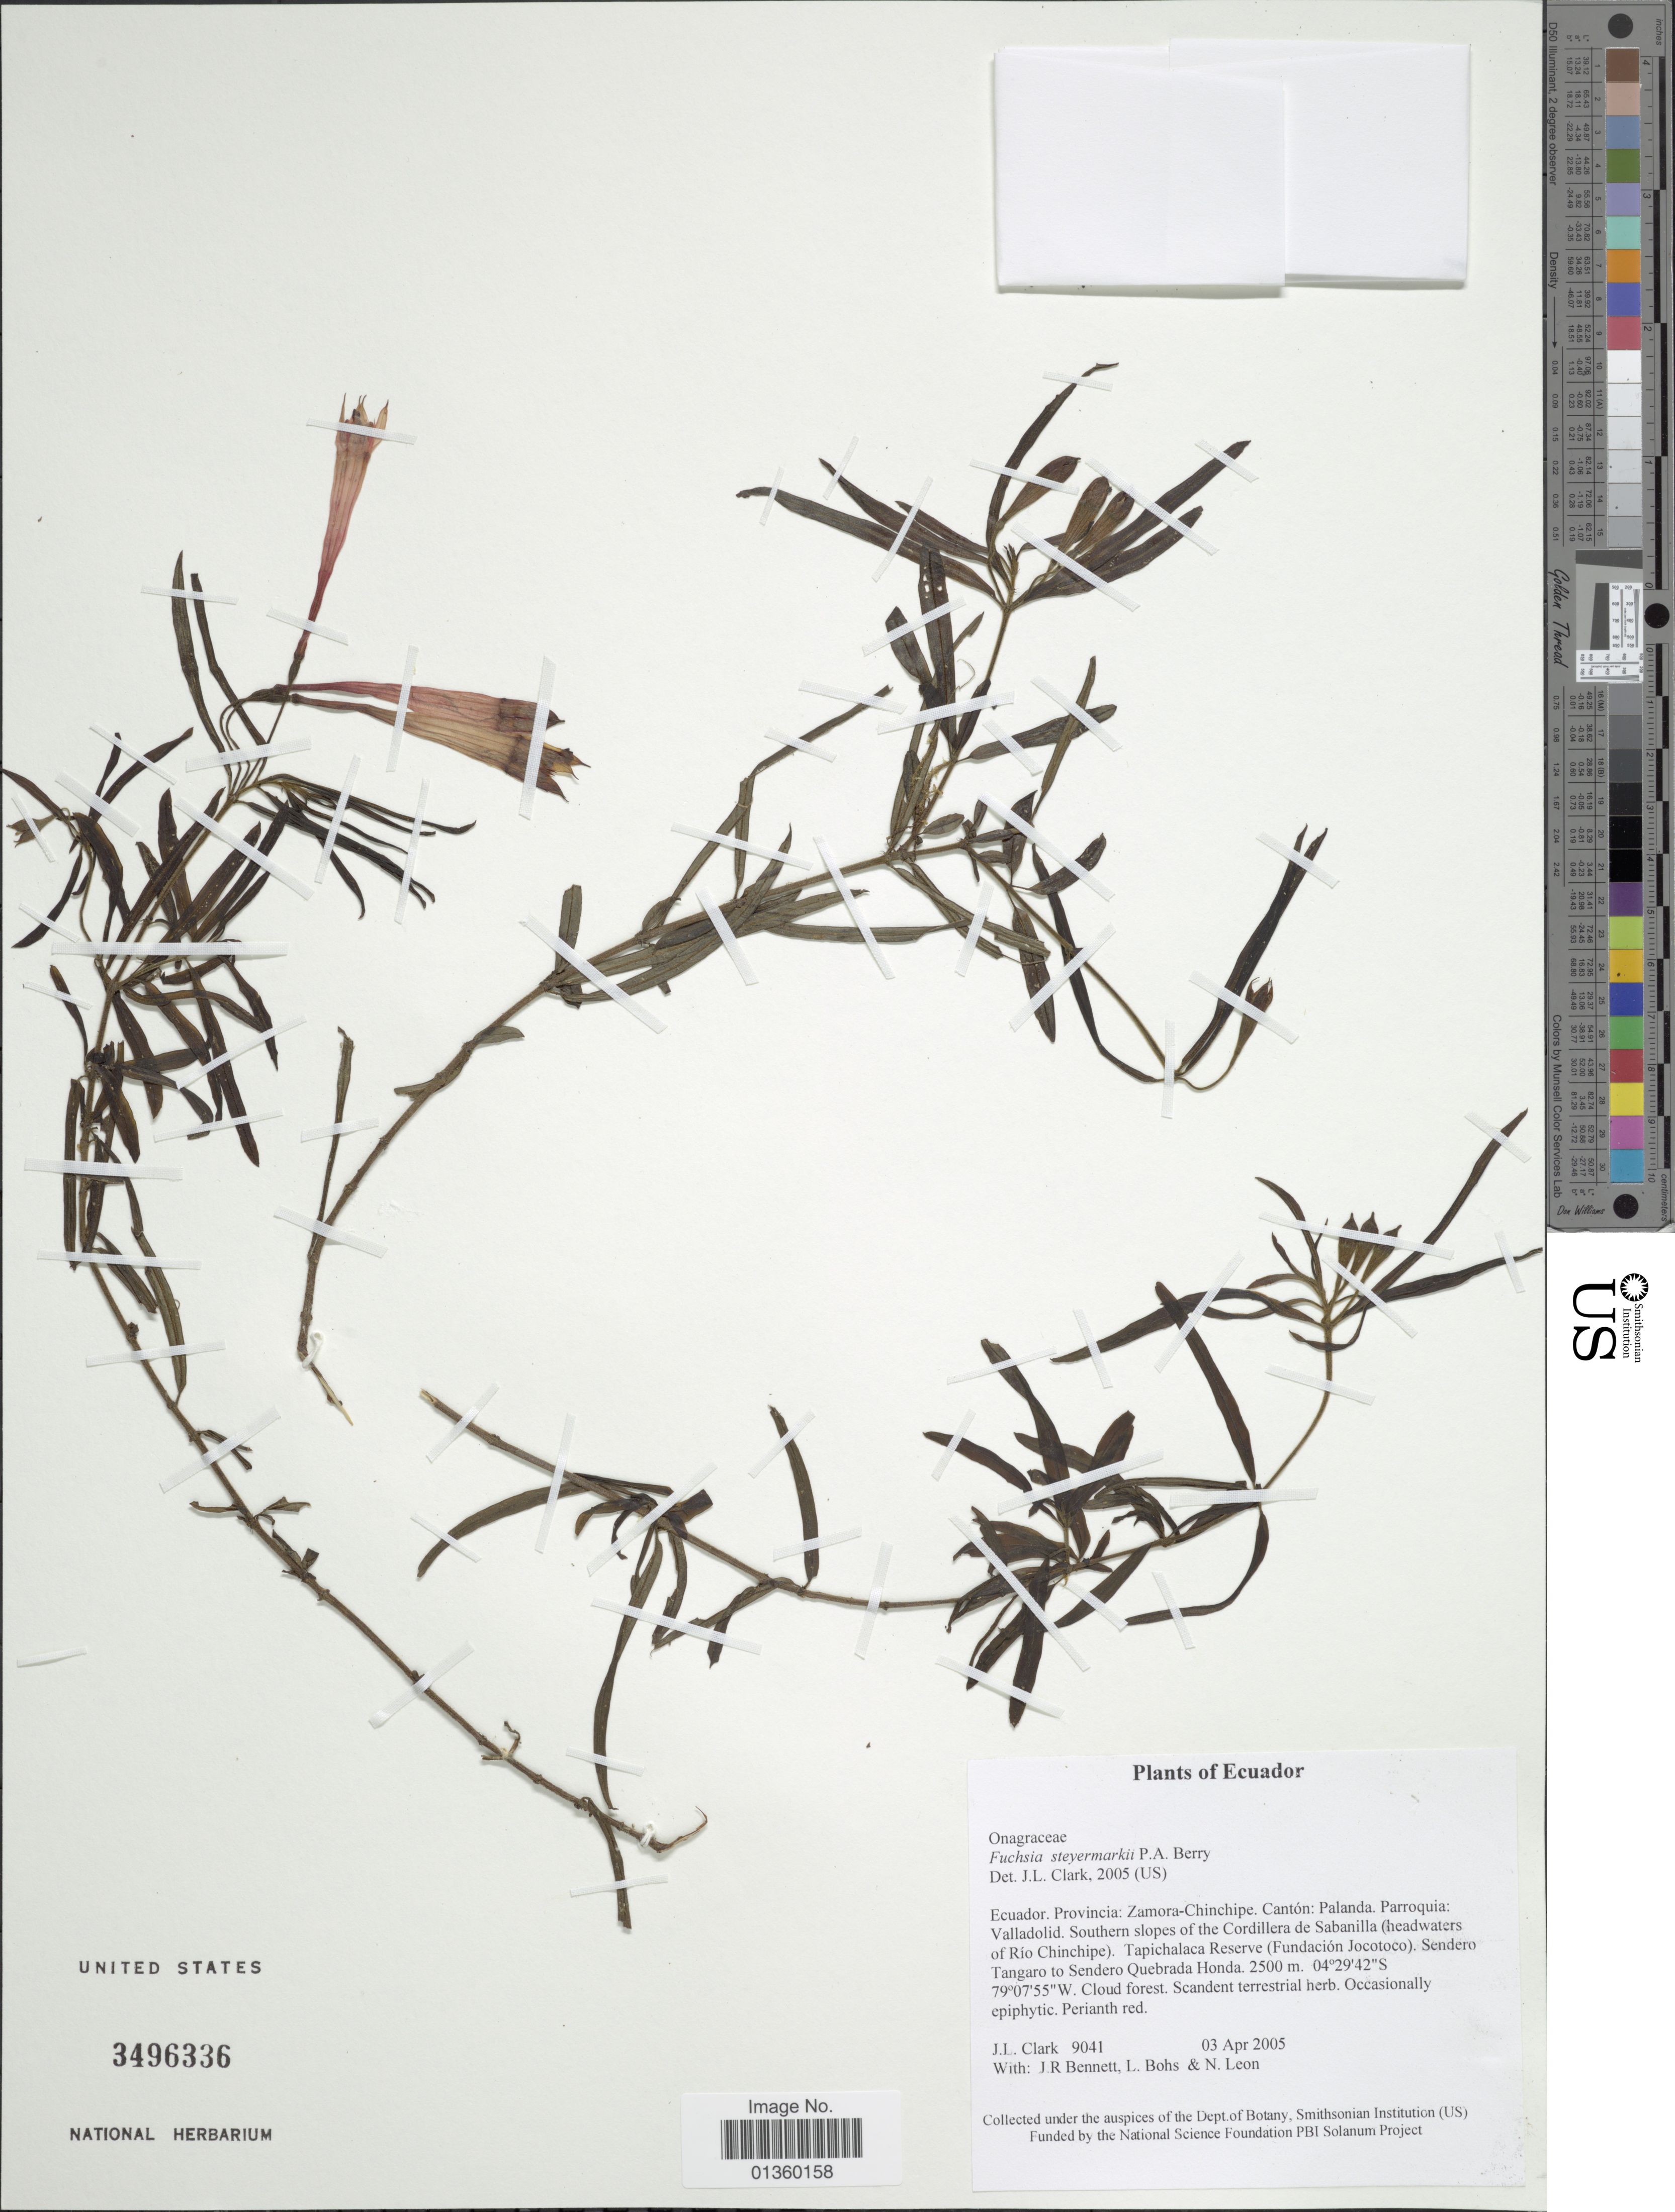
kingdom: Plantae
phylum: Tracheophyta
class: Magnoliopsida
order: Myrtales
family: Onagraceae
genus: Fuchsia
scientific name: Fuchsia steyermarkii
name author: P.E. Berry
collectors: J. L. Clark, J. R. Bennett, L. A. Bohs & N. Leon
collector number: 9041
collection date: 2005-04-03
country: Ecuador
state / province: Zamora-Chinchipe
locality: Cantón: Palanda. Parroquia: Valladolid. Southern slopes of the Cordillera de Sabanilla (headwaters of Río Chinchipe). Tapichalaca Reserve (Fundación Jocotoco). Sendero Tangaro to Sendero Quebrada Hondo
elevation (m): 2500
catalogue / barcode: US 3496336